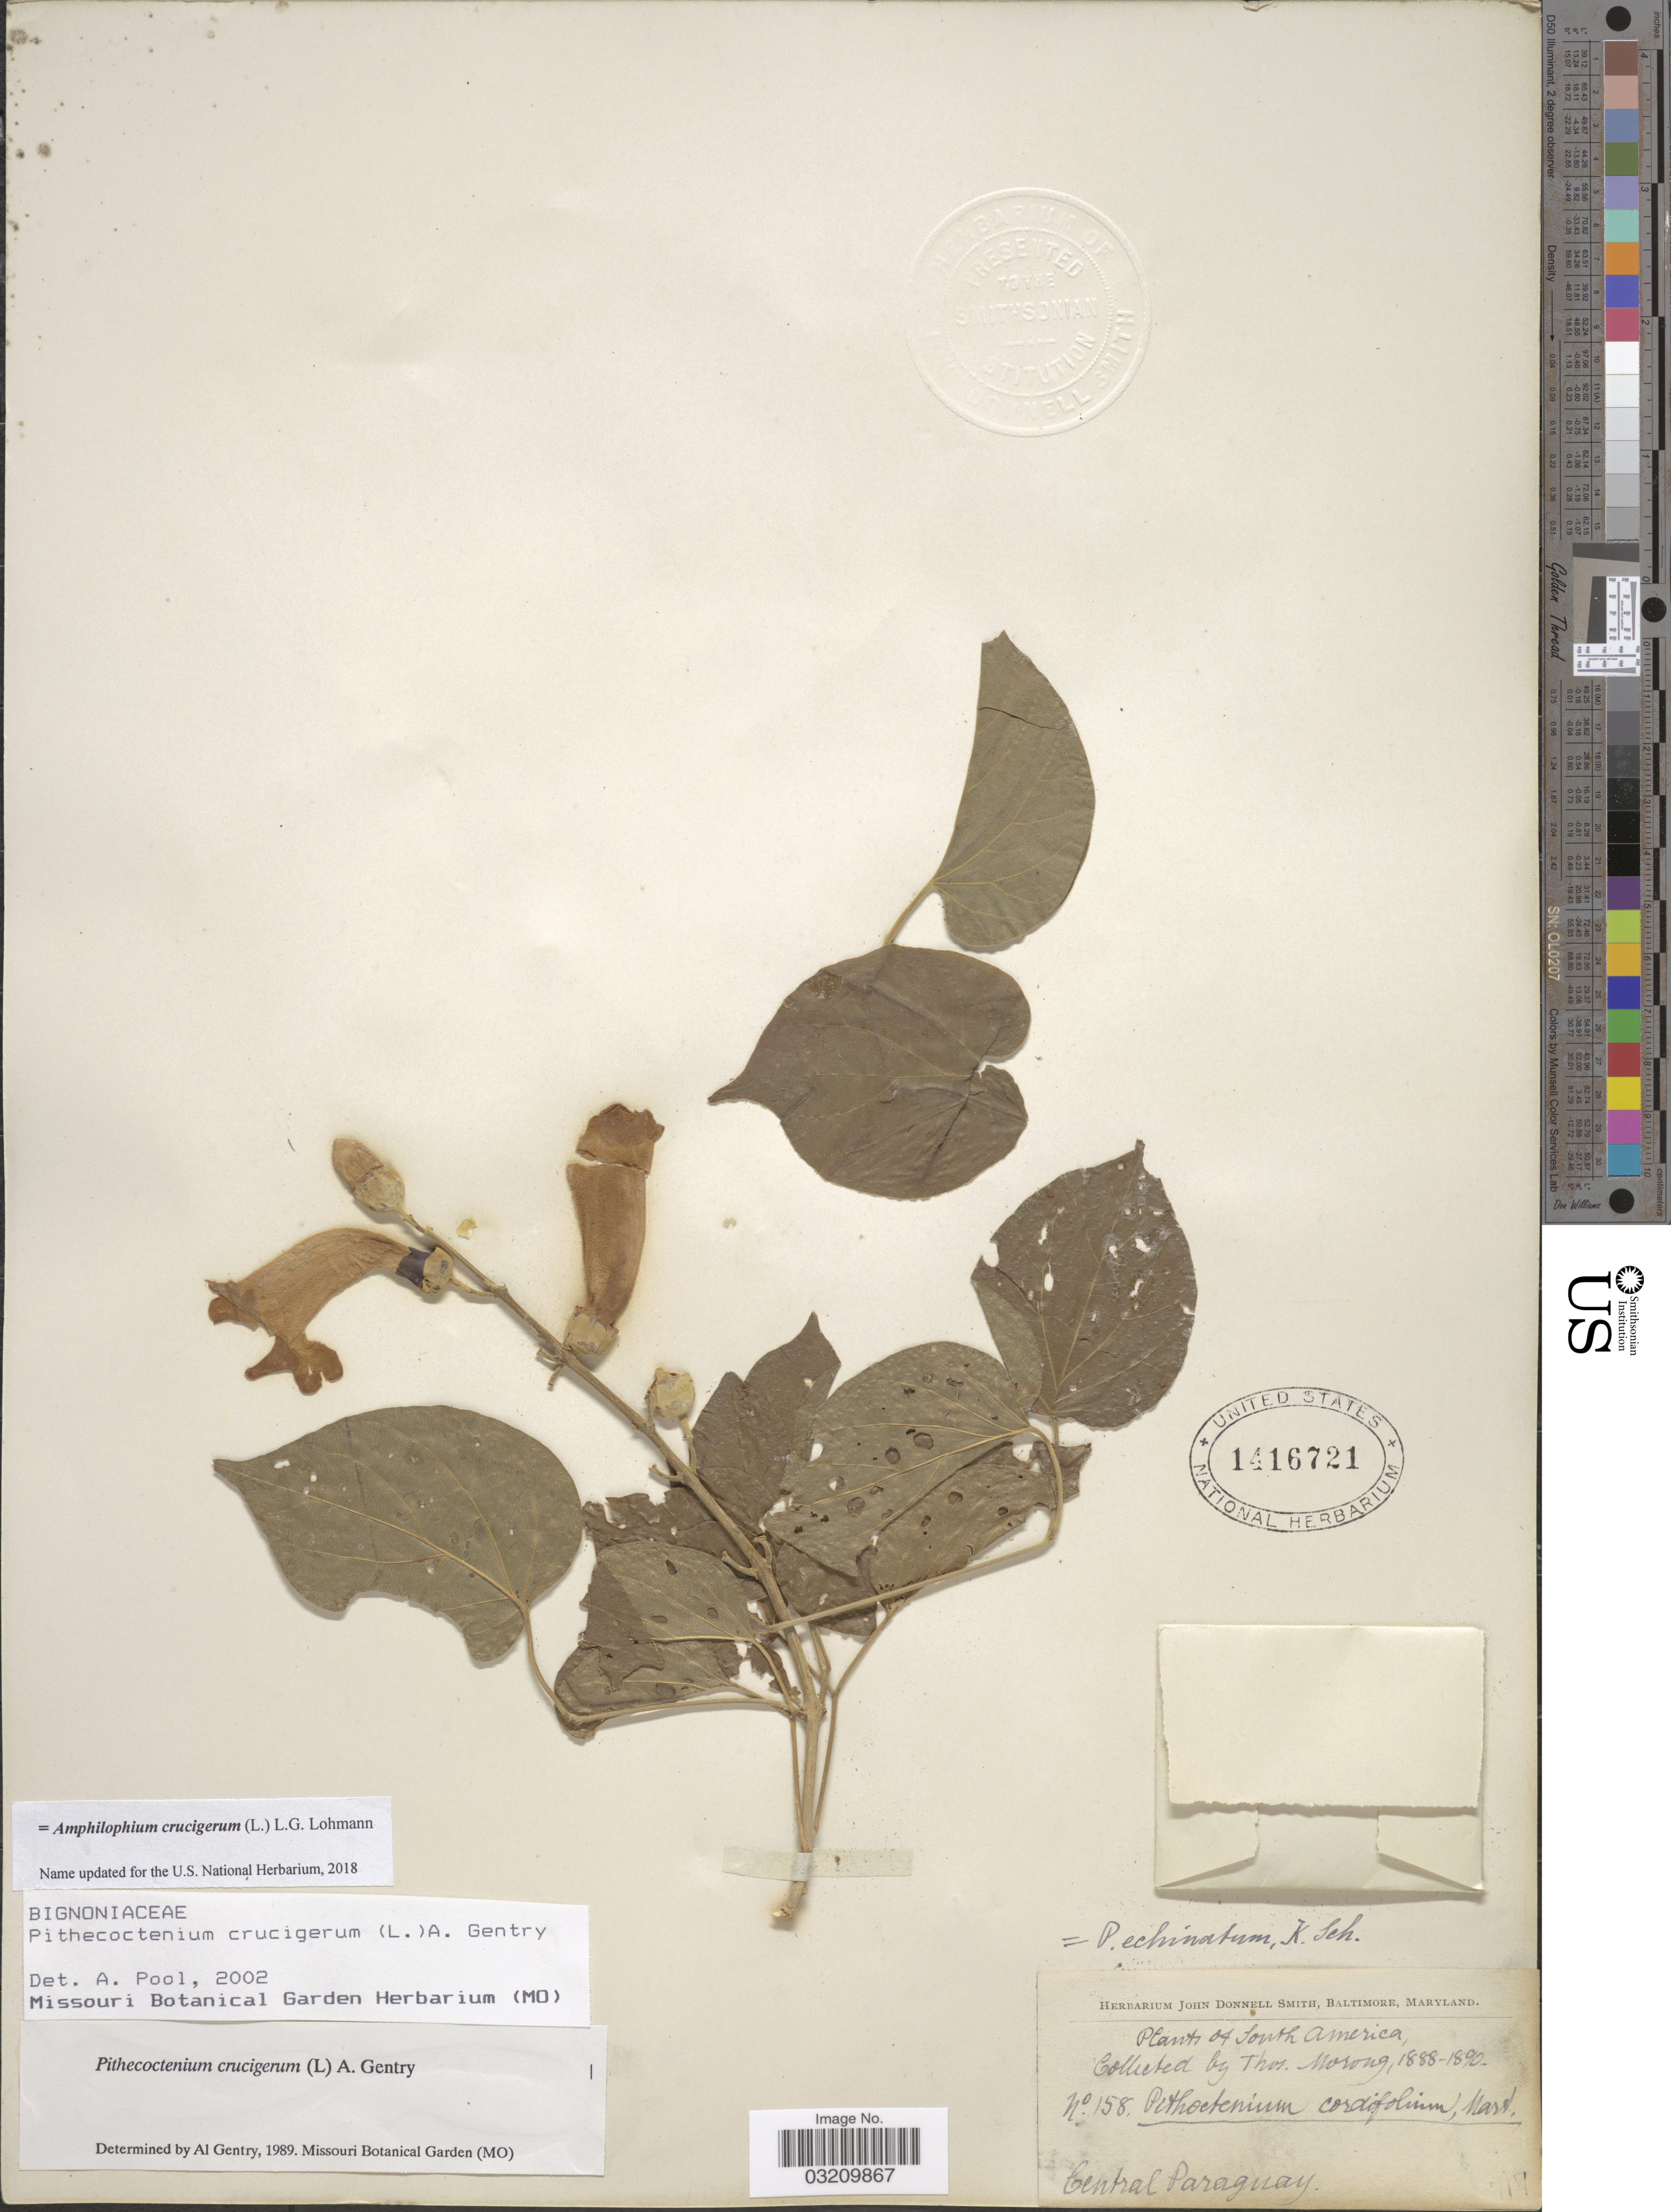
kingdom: Plantae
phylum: Tracheophyta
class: Magnoliopsida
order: Lamiales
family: Bignoniaceae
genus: Amphilophium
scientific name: Amphilophium crucigerum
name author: (L.) L.G. Lohmann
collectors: ex herb. T. Morong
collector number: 158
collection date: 1888/1890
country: Paraguay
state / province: Central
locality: Central Paraguay.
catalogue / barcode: US 1416721